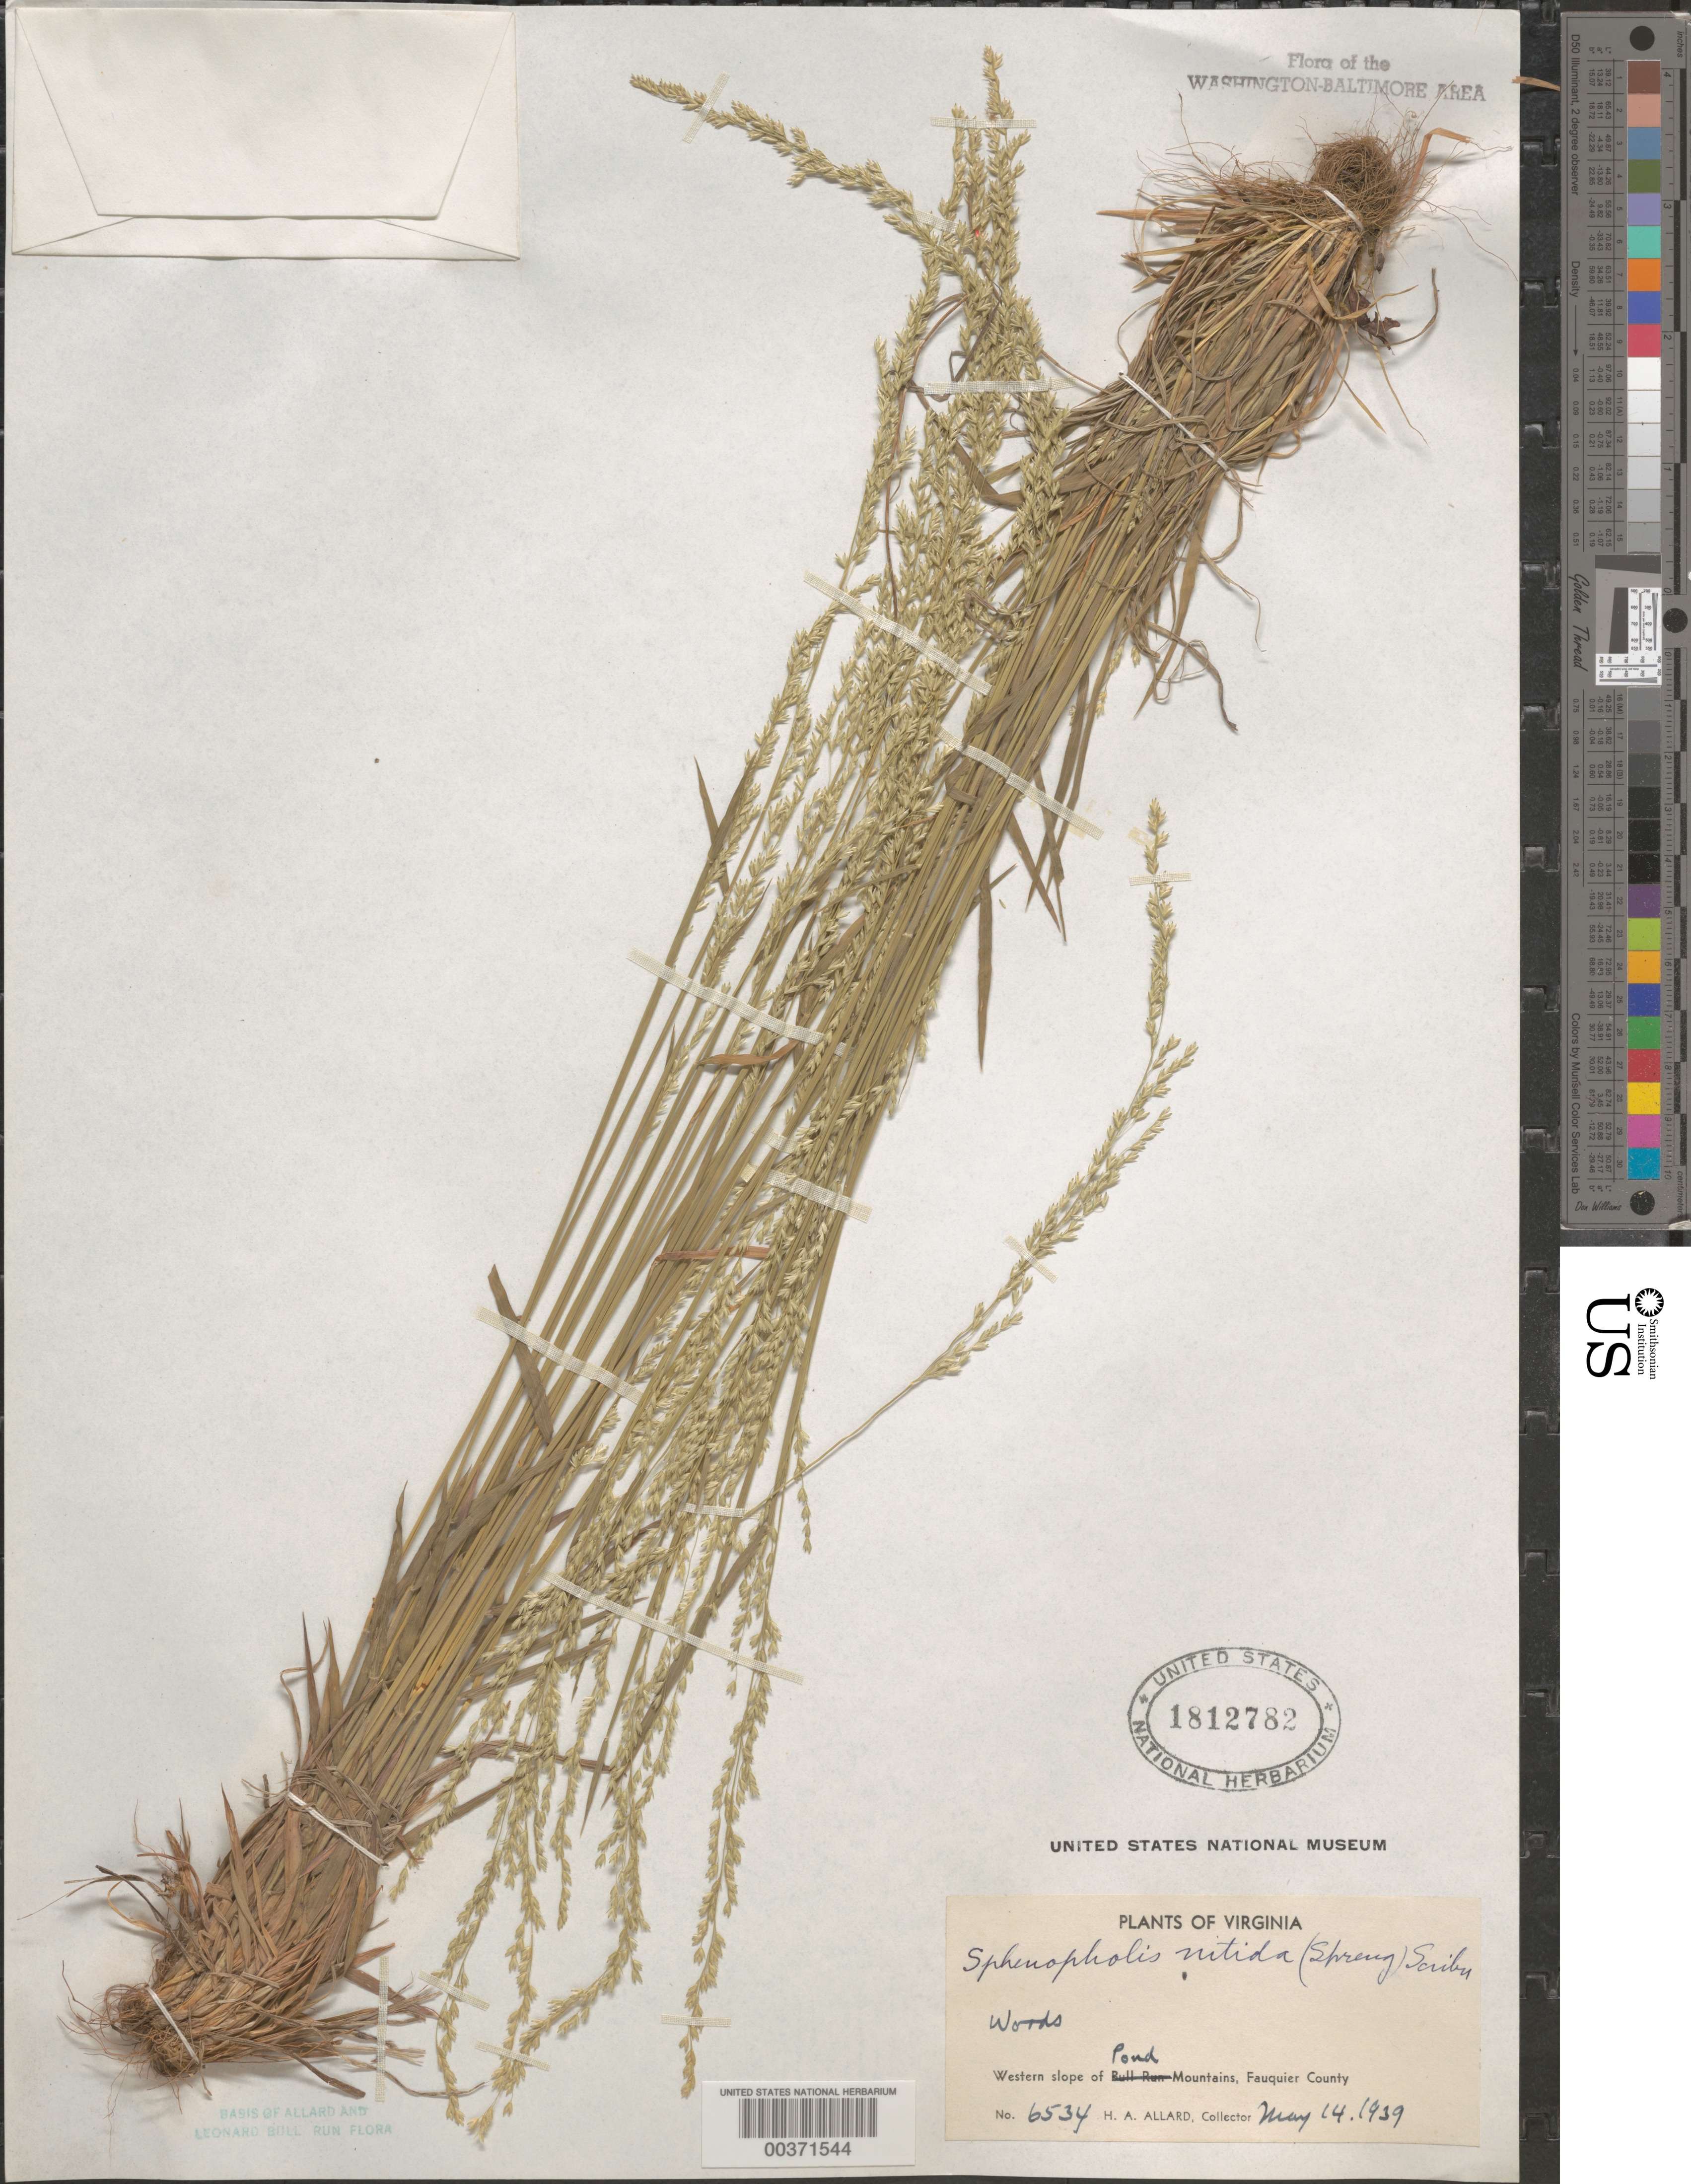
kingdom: Plantae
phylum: Tracheophyta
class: Liliopsida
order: Poales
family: Poaceae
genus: Sphenopholis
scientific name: Sphenopholis nitida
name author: (Biehler) Scribn.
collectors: H. A. Allard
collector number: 6534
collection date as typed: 14 May 1939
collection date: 1939-05-14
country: United States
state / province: Virginia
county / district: Fauquier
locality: Pond Mountains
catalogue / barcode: US 1812782